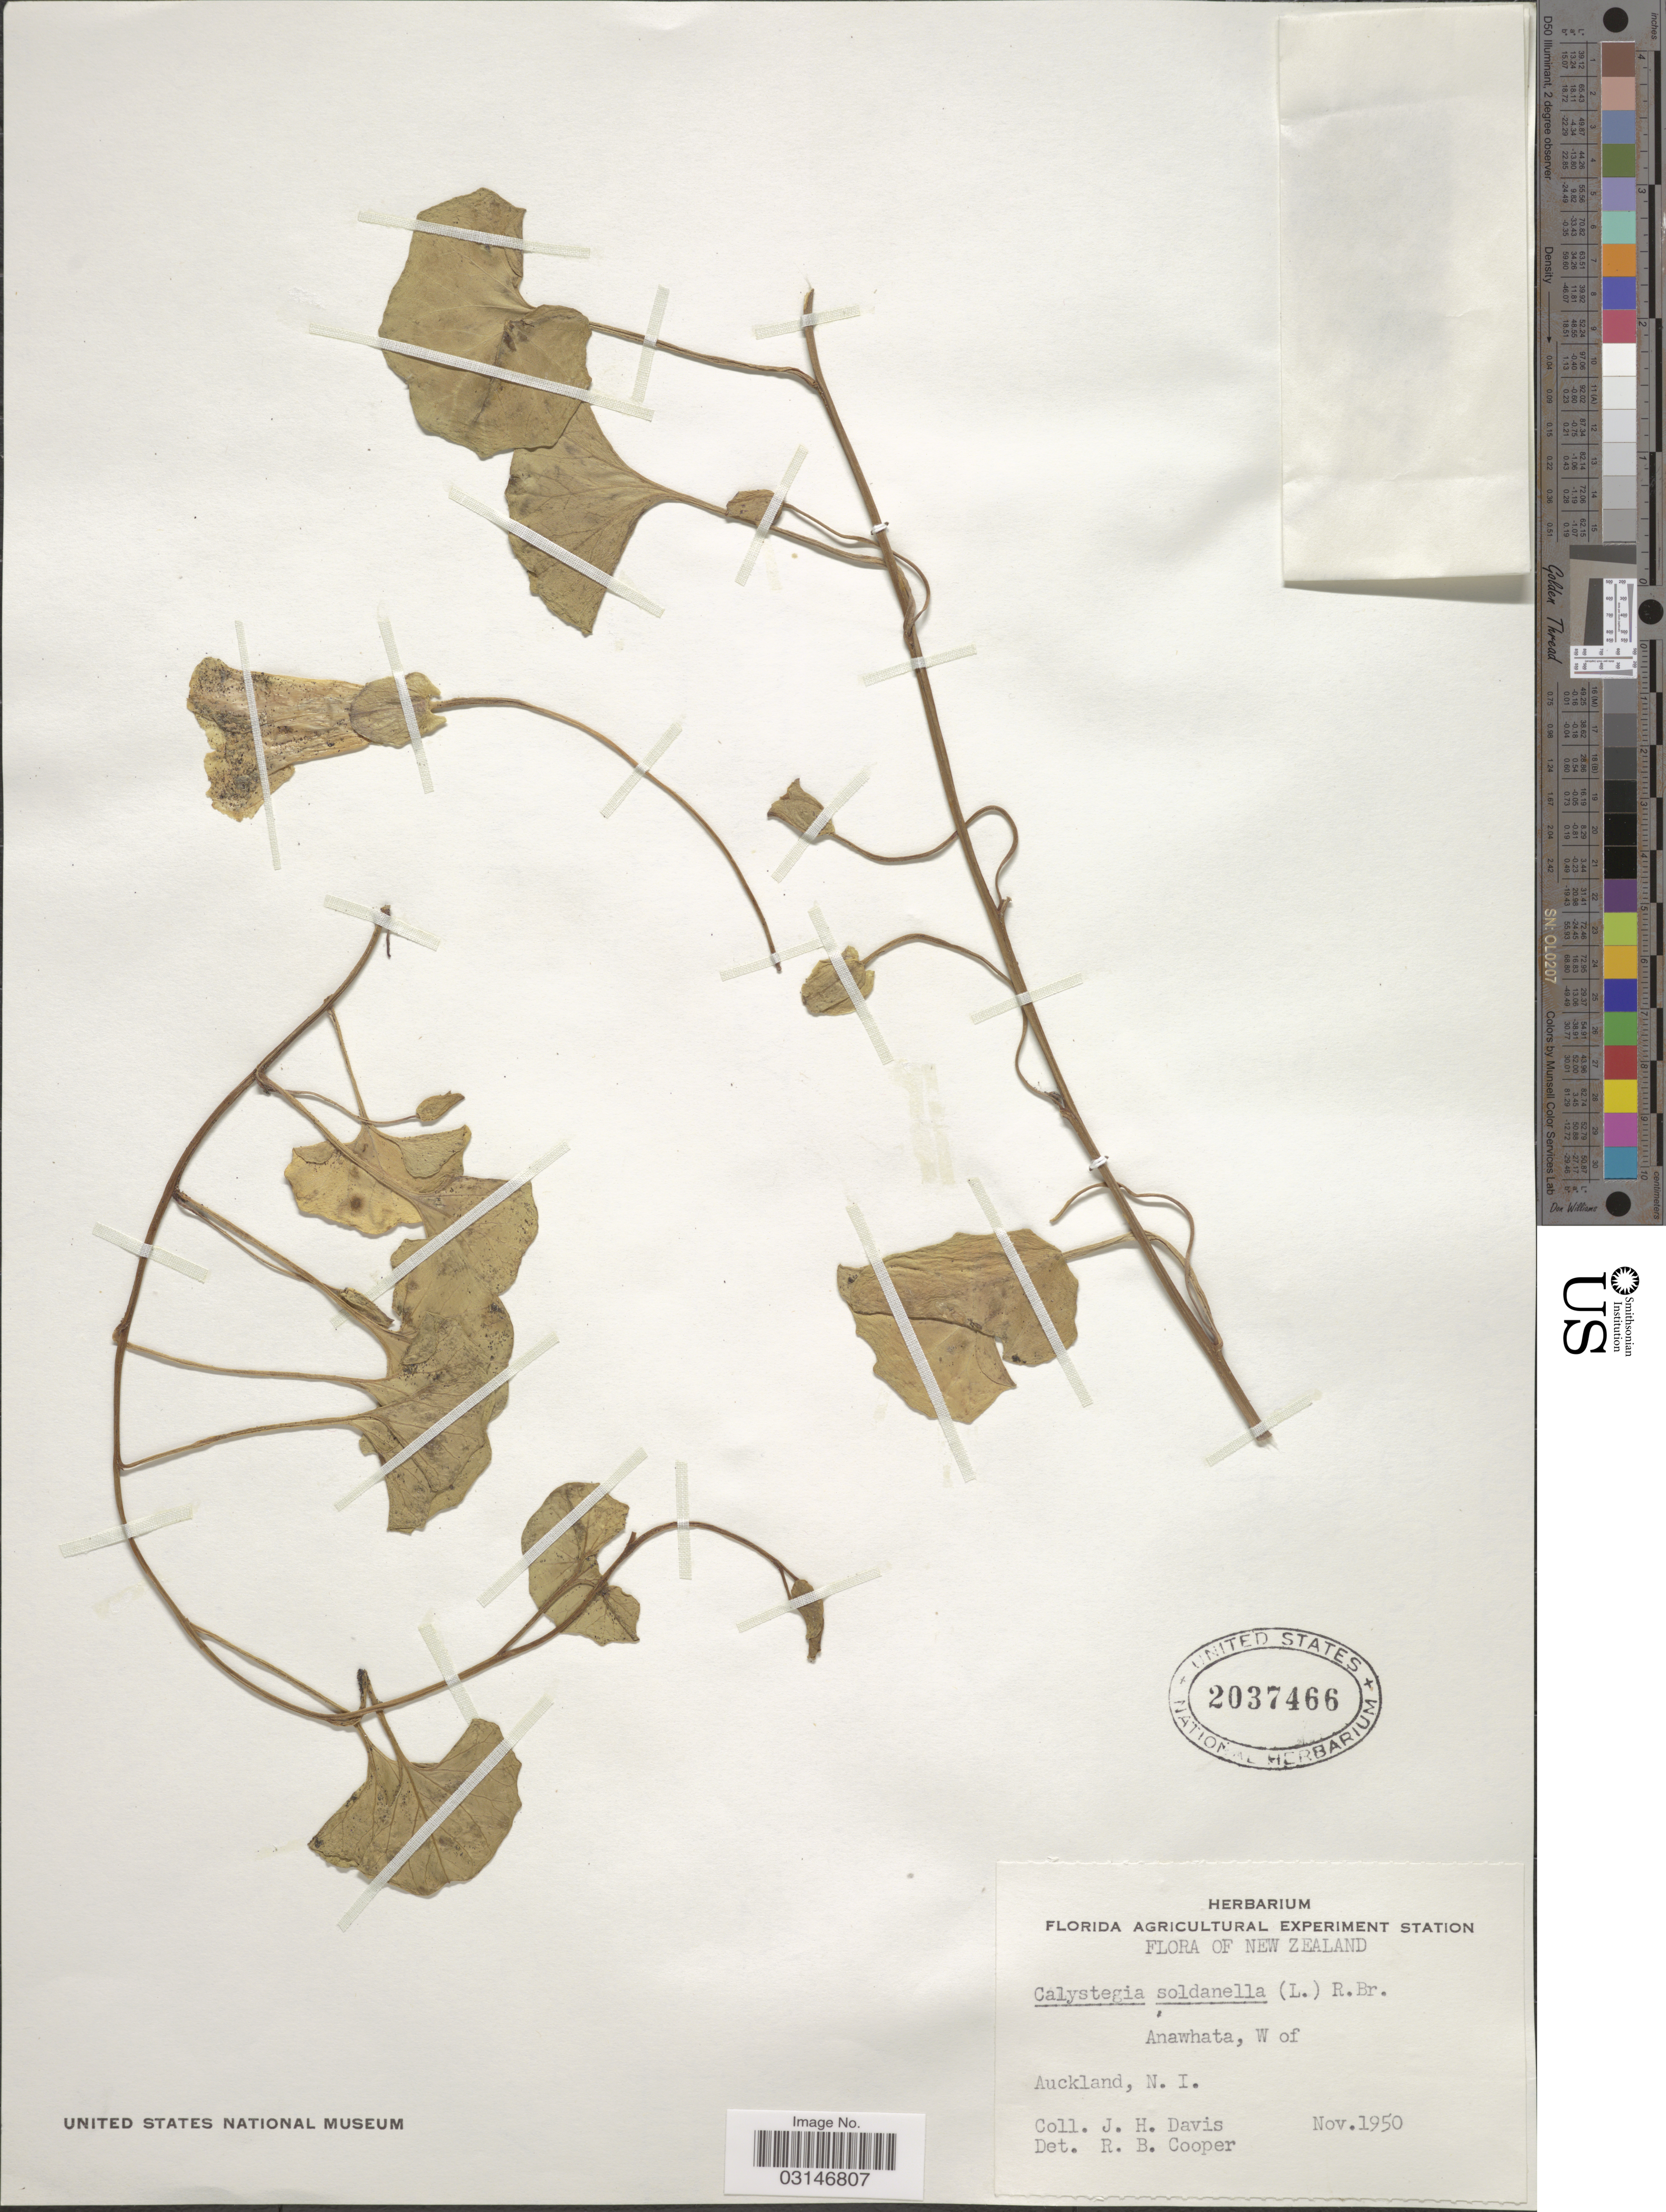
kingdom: Plantae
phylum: Tracheophyta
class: Magnoliopsida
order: Solanales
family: Convolvulaceae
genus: Calystegia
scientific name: Calystegia soldanella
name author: (L.) R. Br.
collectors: J. Davis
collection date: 1950-11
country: New Zealand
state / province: Auckland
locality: Anawhata, W of Auckland, N.I.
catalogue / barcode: US 2037466